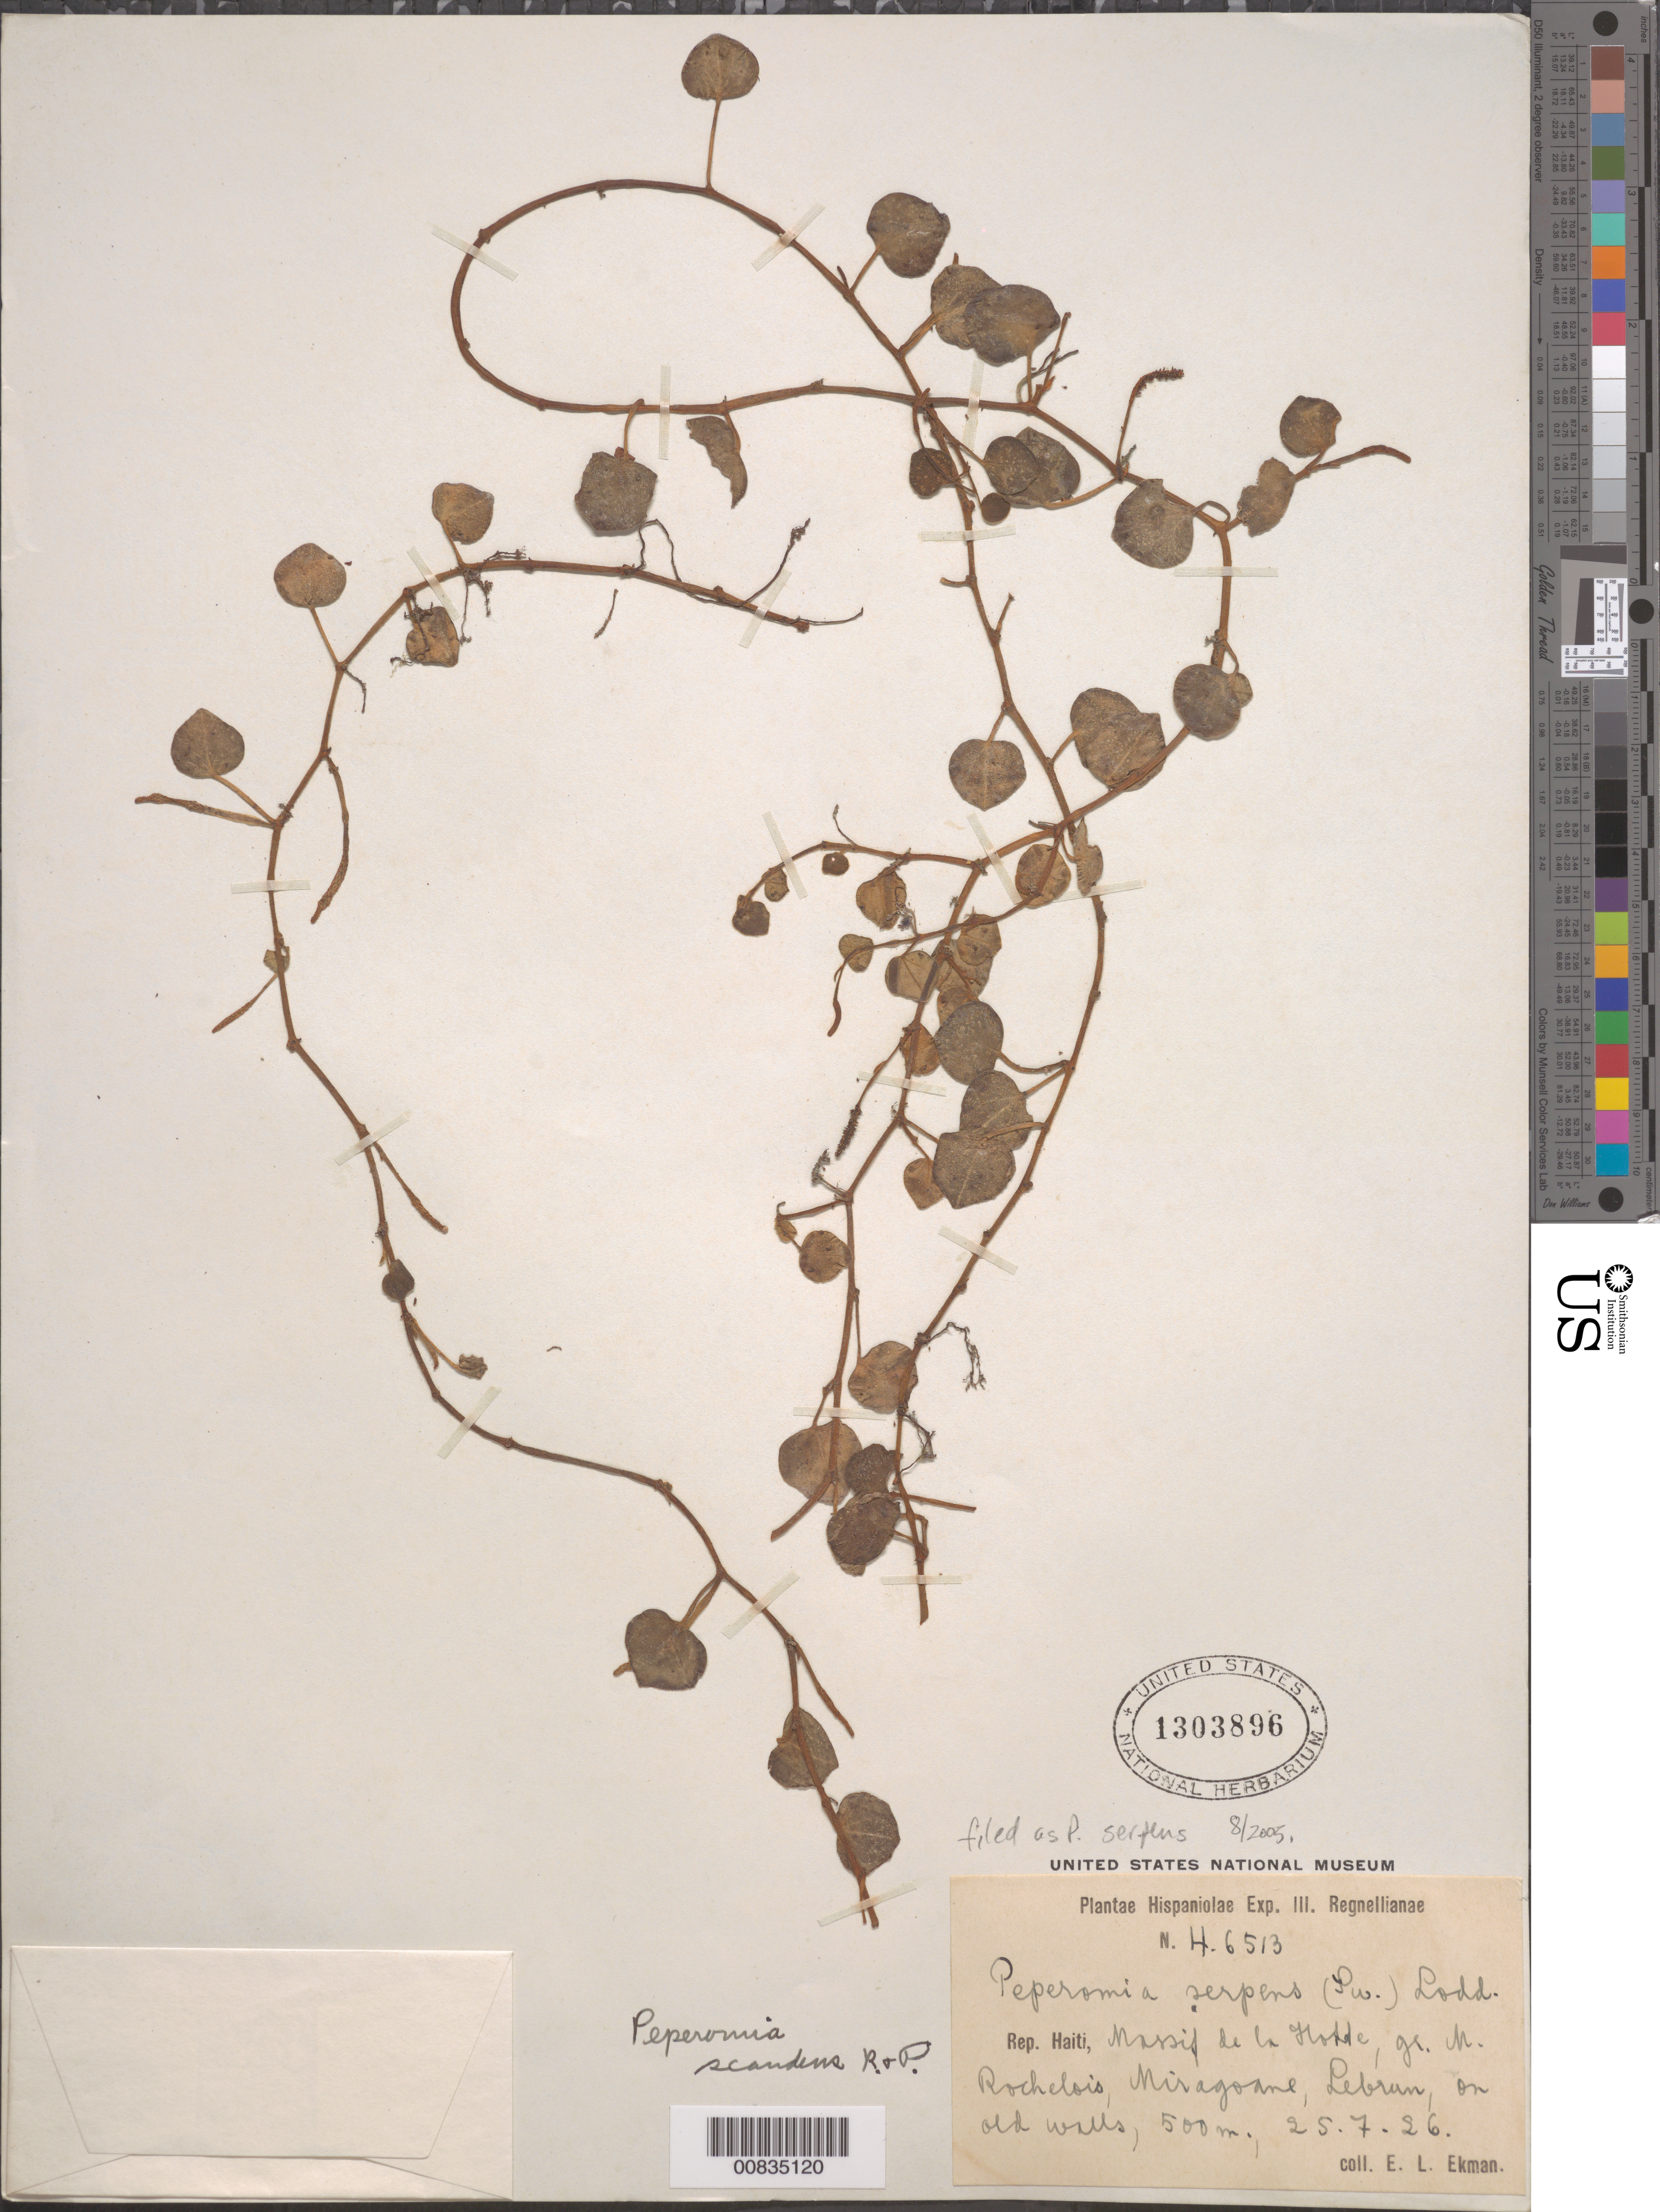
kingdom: Plantae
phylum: Tracheophyta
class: Magnoliopsida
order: Piperales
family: Piperaceae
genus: Peperomia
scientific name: Peperomia serpens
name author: (Sw.) Loudon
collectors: E. L. Ekman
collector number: H 6513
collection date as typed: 25 Jul 1926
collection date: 1926-07-25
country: Haiti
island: Hispaniola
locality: Massif de la Hotte, gr. M. Rochelois, Miragoane, Lebrun.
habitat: On old walls.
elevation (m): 500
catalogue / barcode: US 1303896